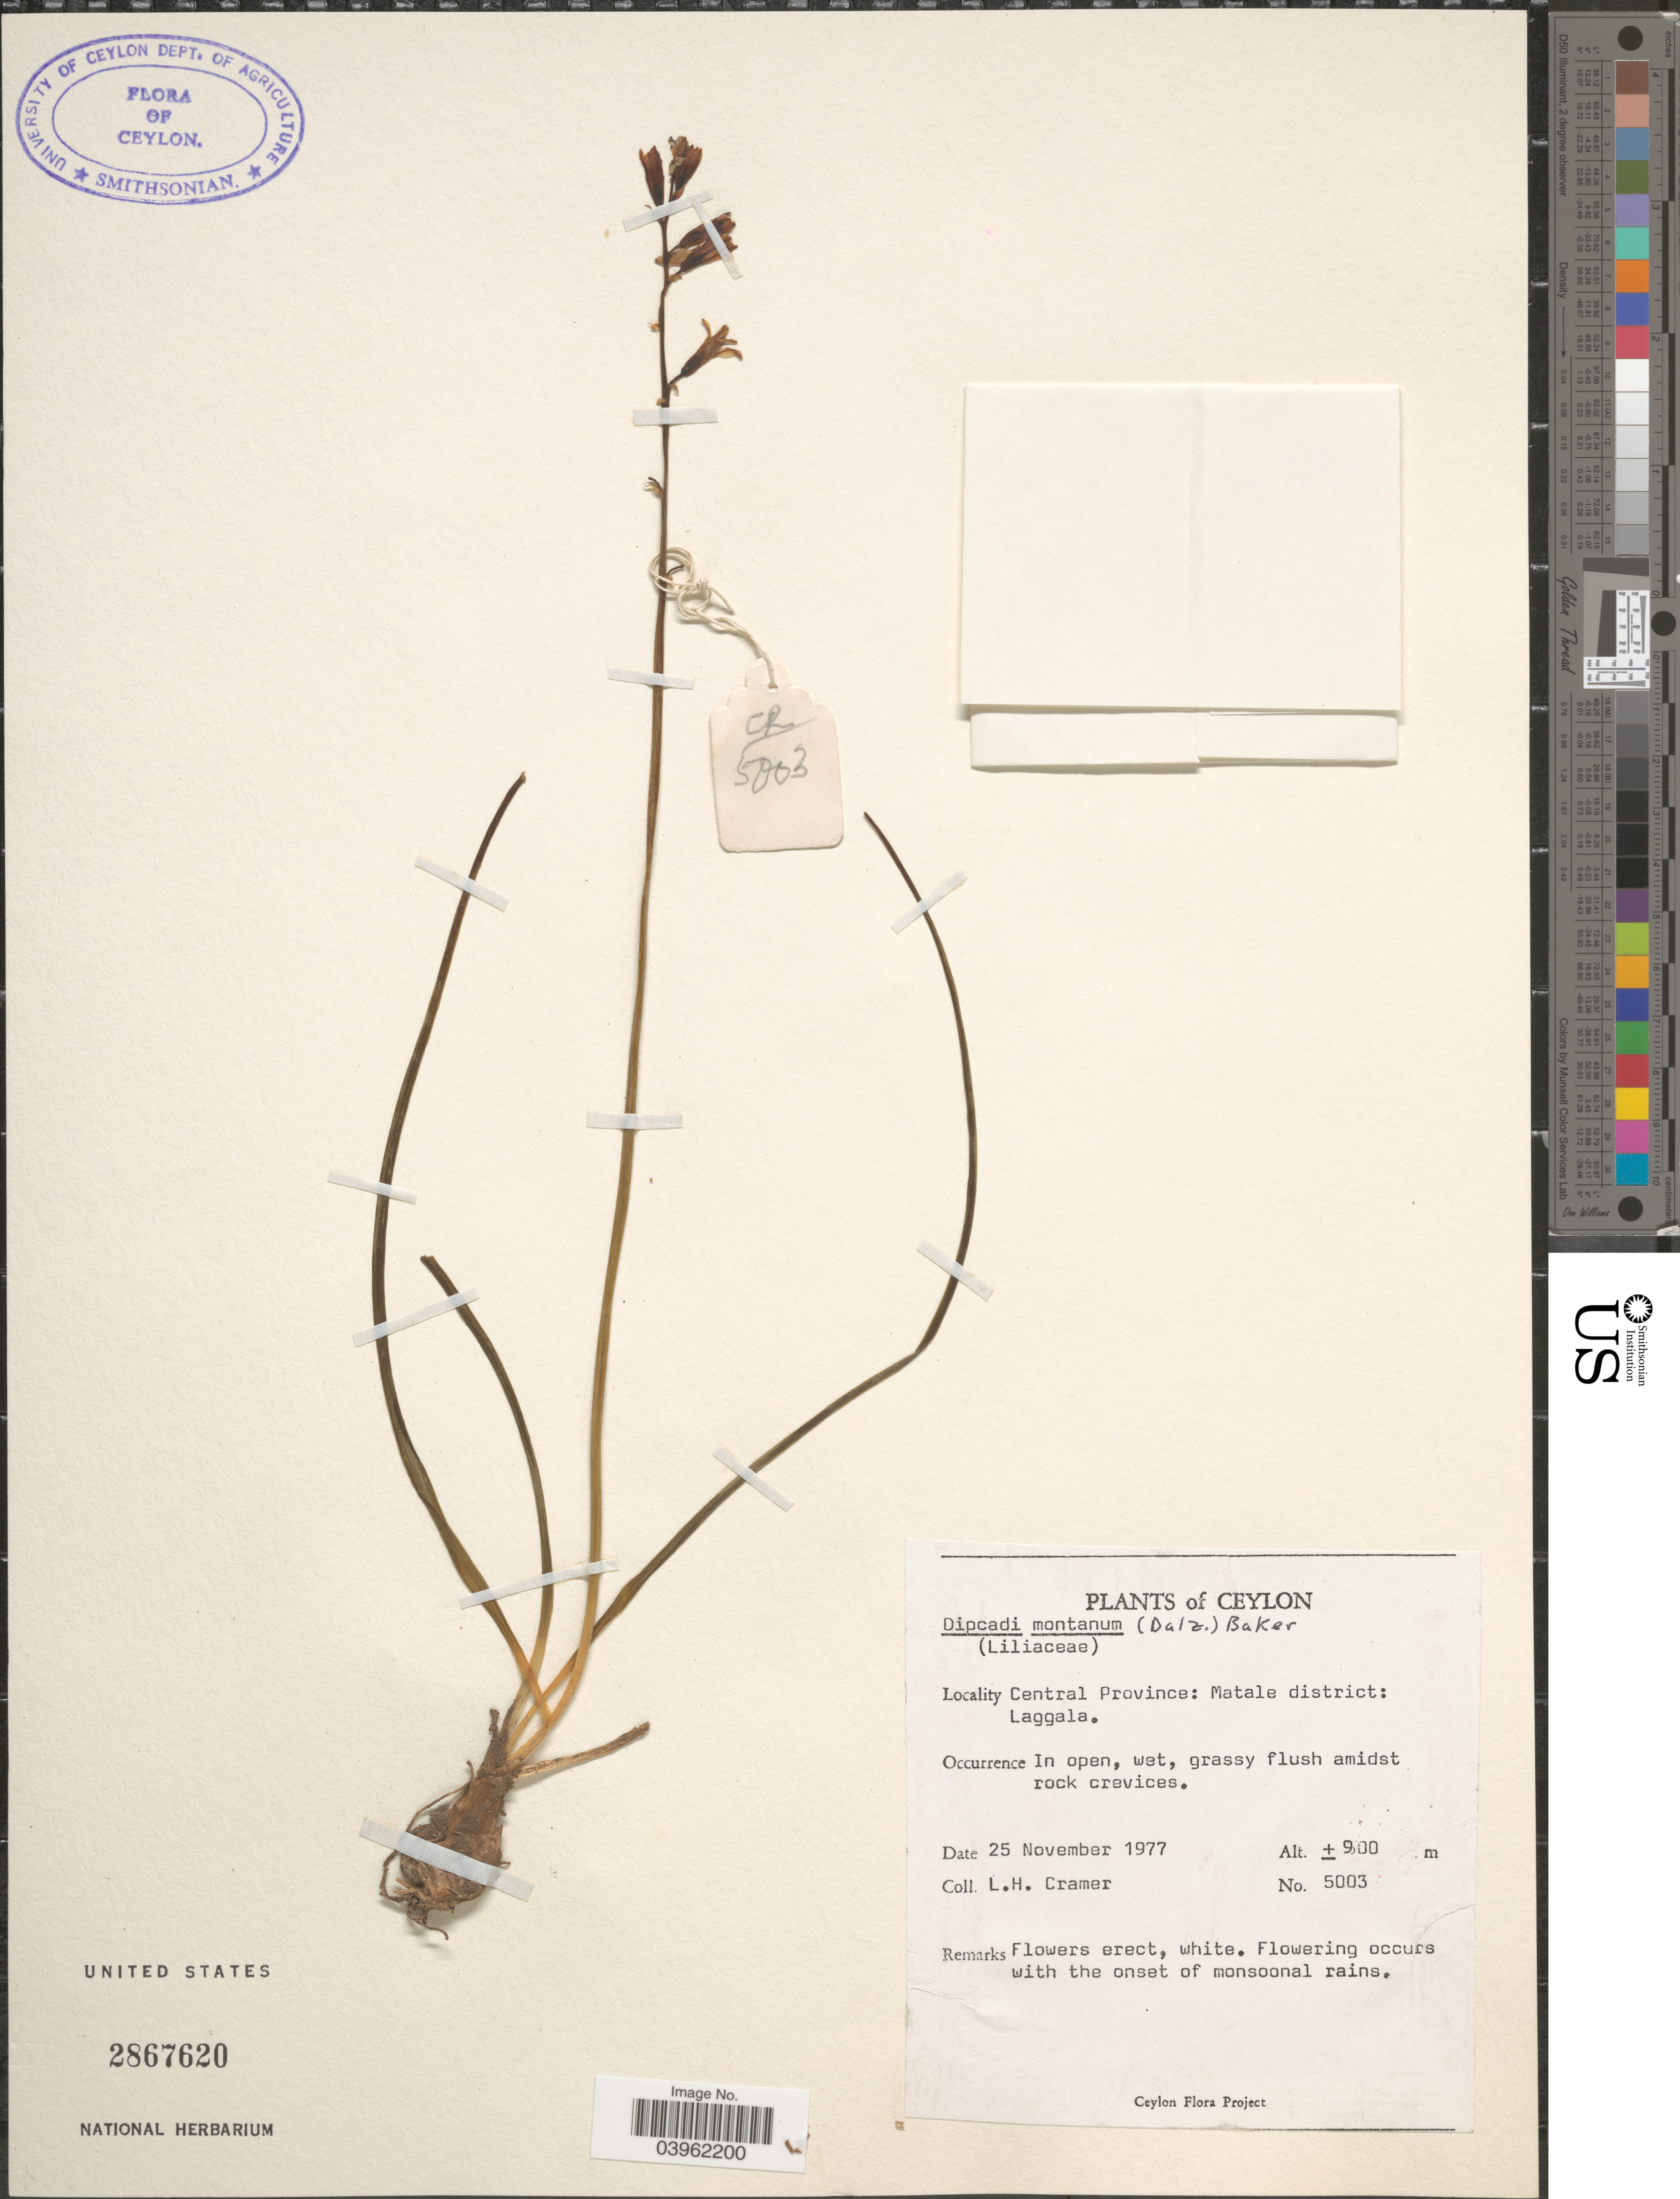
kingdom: Plantae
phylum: Tracheophyta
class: Liliopsida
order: Asparagales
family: Asparagaceae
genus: Dipcadi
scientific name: Dipcadi montanum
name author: (Dalzell) Baker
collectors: L. H. Cramer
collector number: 5003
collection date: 1977-11-25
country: Sri Lanka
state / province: Central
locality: Ceylon. Central Province: Matale district: Laggala. In open, wet grassy flush amidst rock crevices.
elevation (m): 900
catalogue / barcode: US 2867620